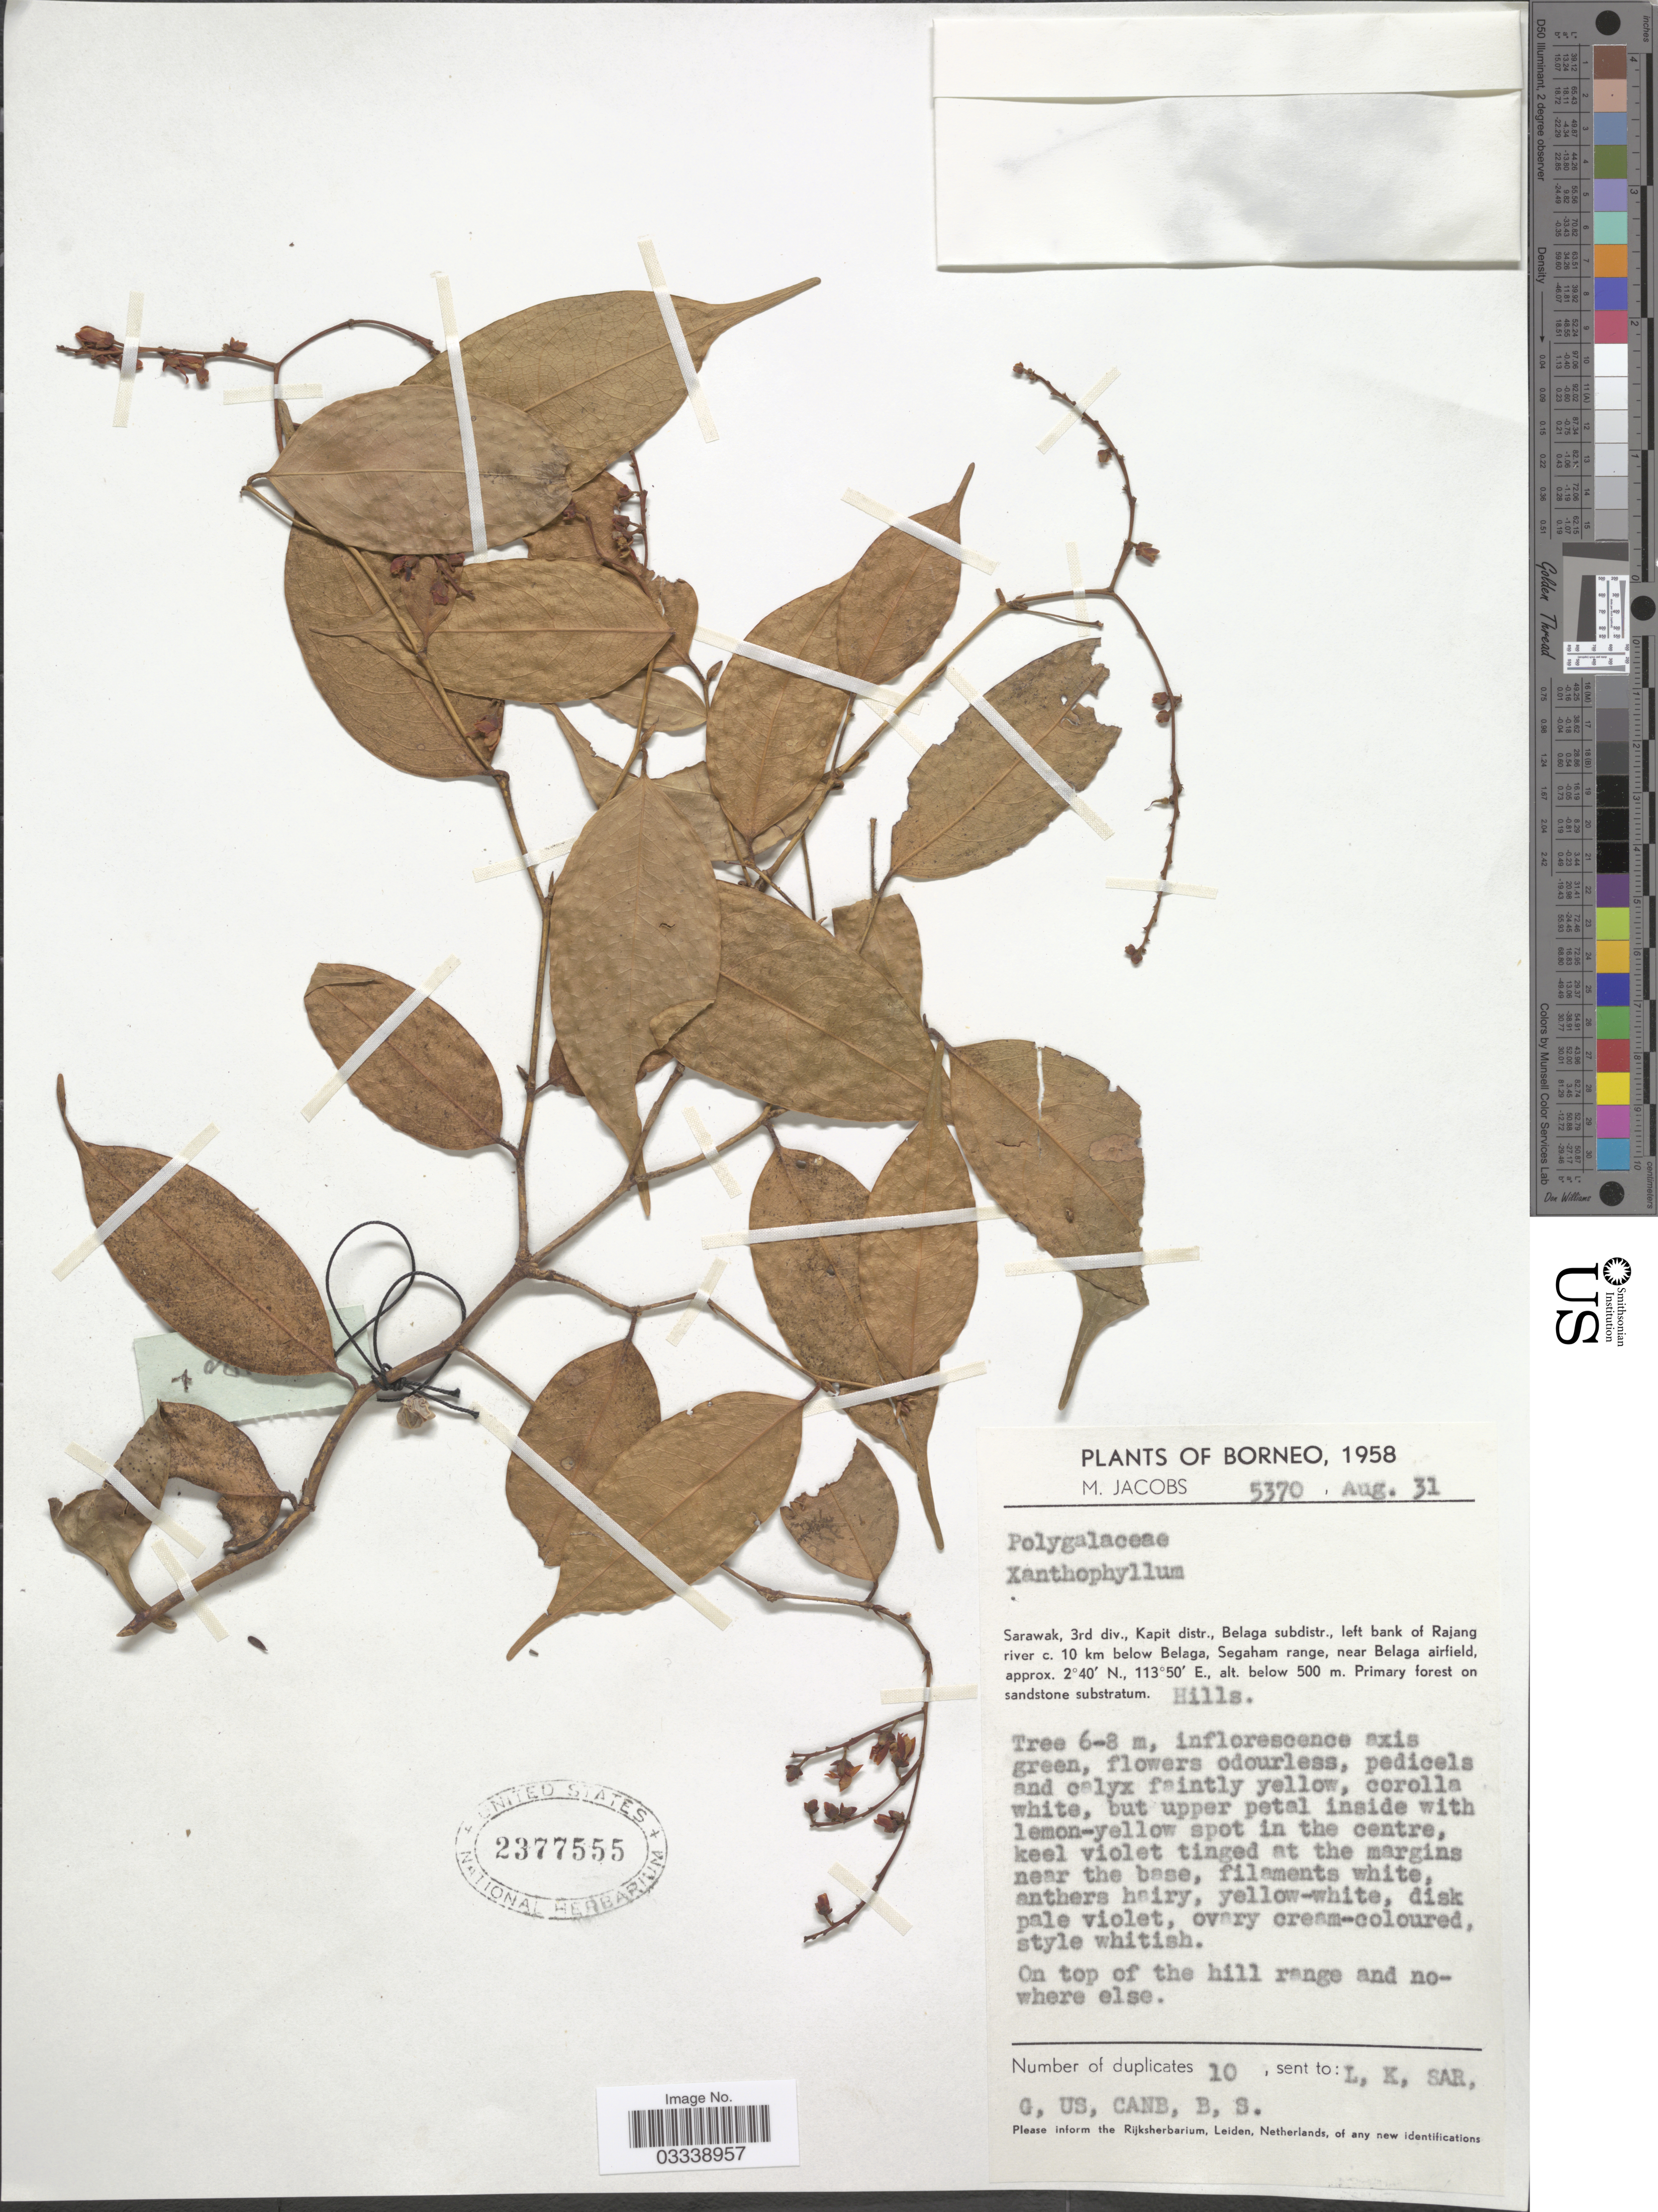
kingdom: Plantae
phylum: Tracheophyta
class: Magnoliopsida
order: Fabales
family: Polygalaceae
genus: Xanthophyllum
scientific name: Xanthophyllum sp.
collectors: M. Jacobs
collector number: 5370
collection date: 1958-08-31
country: Malaysia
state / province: Sarawak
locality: Borneo. 3rd div., Kapit distr., Belaga subdistr., left bank of Rajang river c. 10 km below Belaga, Segaham range, near Belaga airfield.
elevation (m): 500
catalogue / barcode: US 2377555